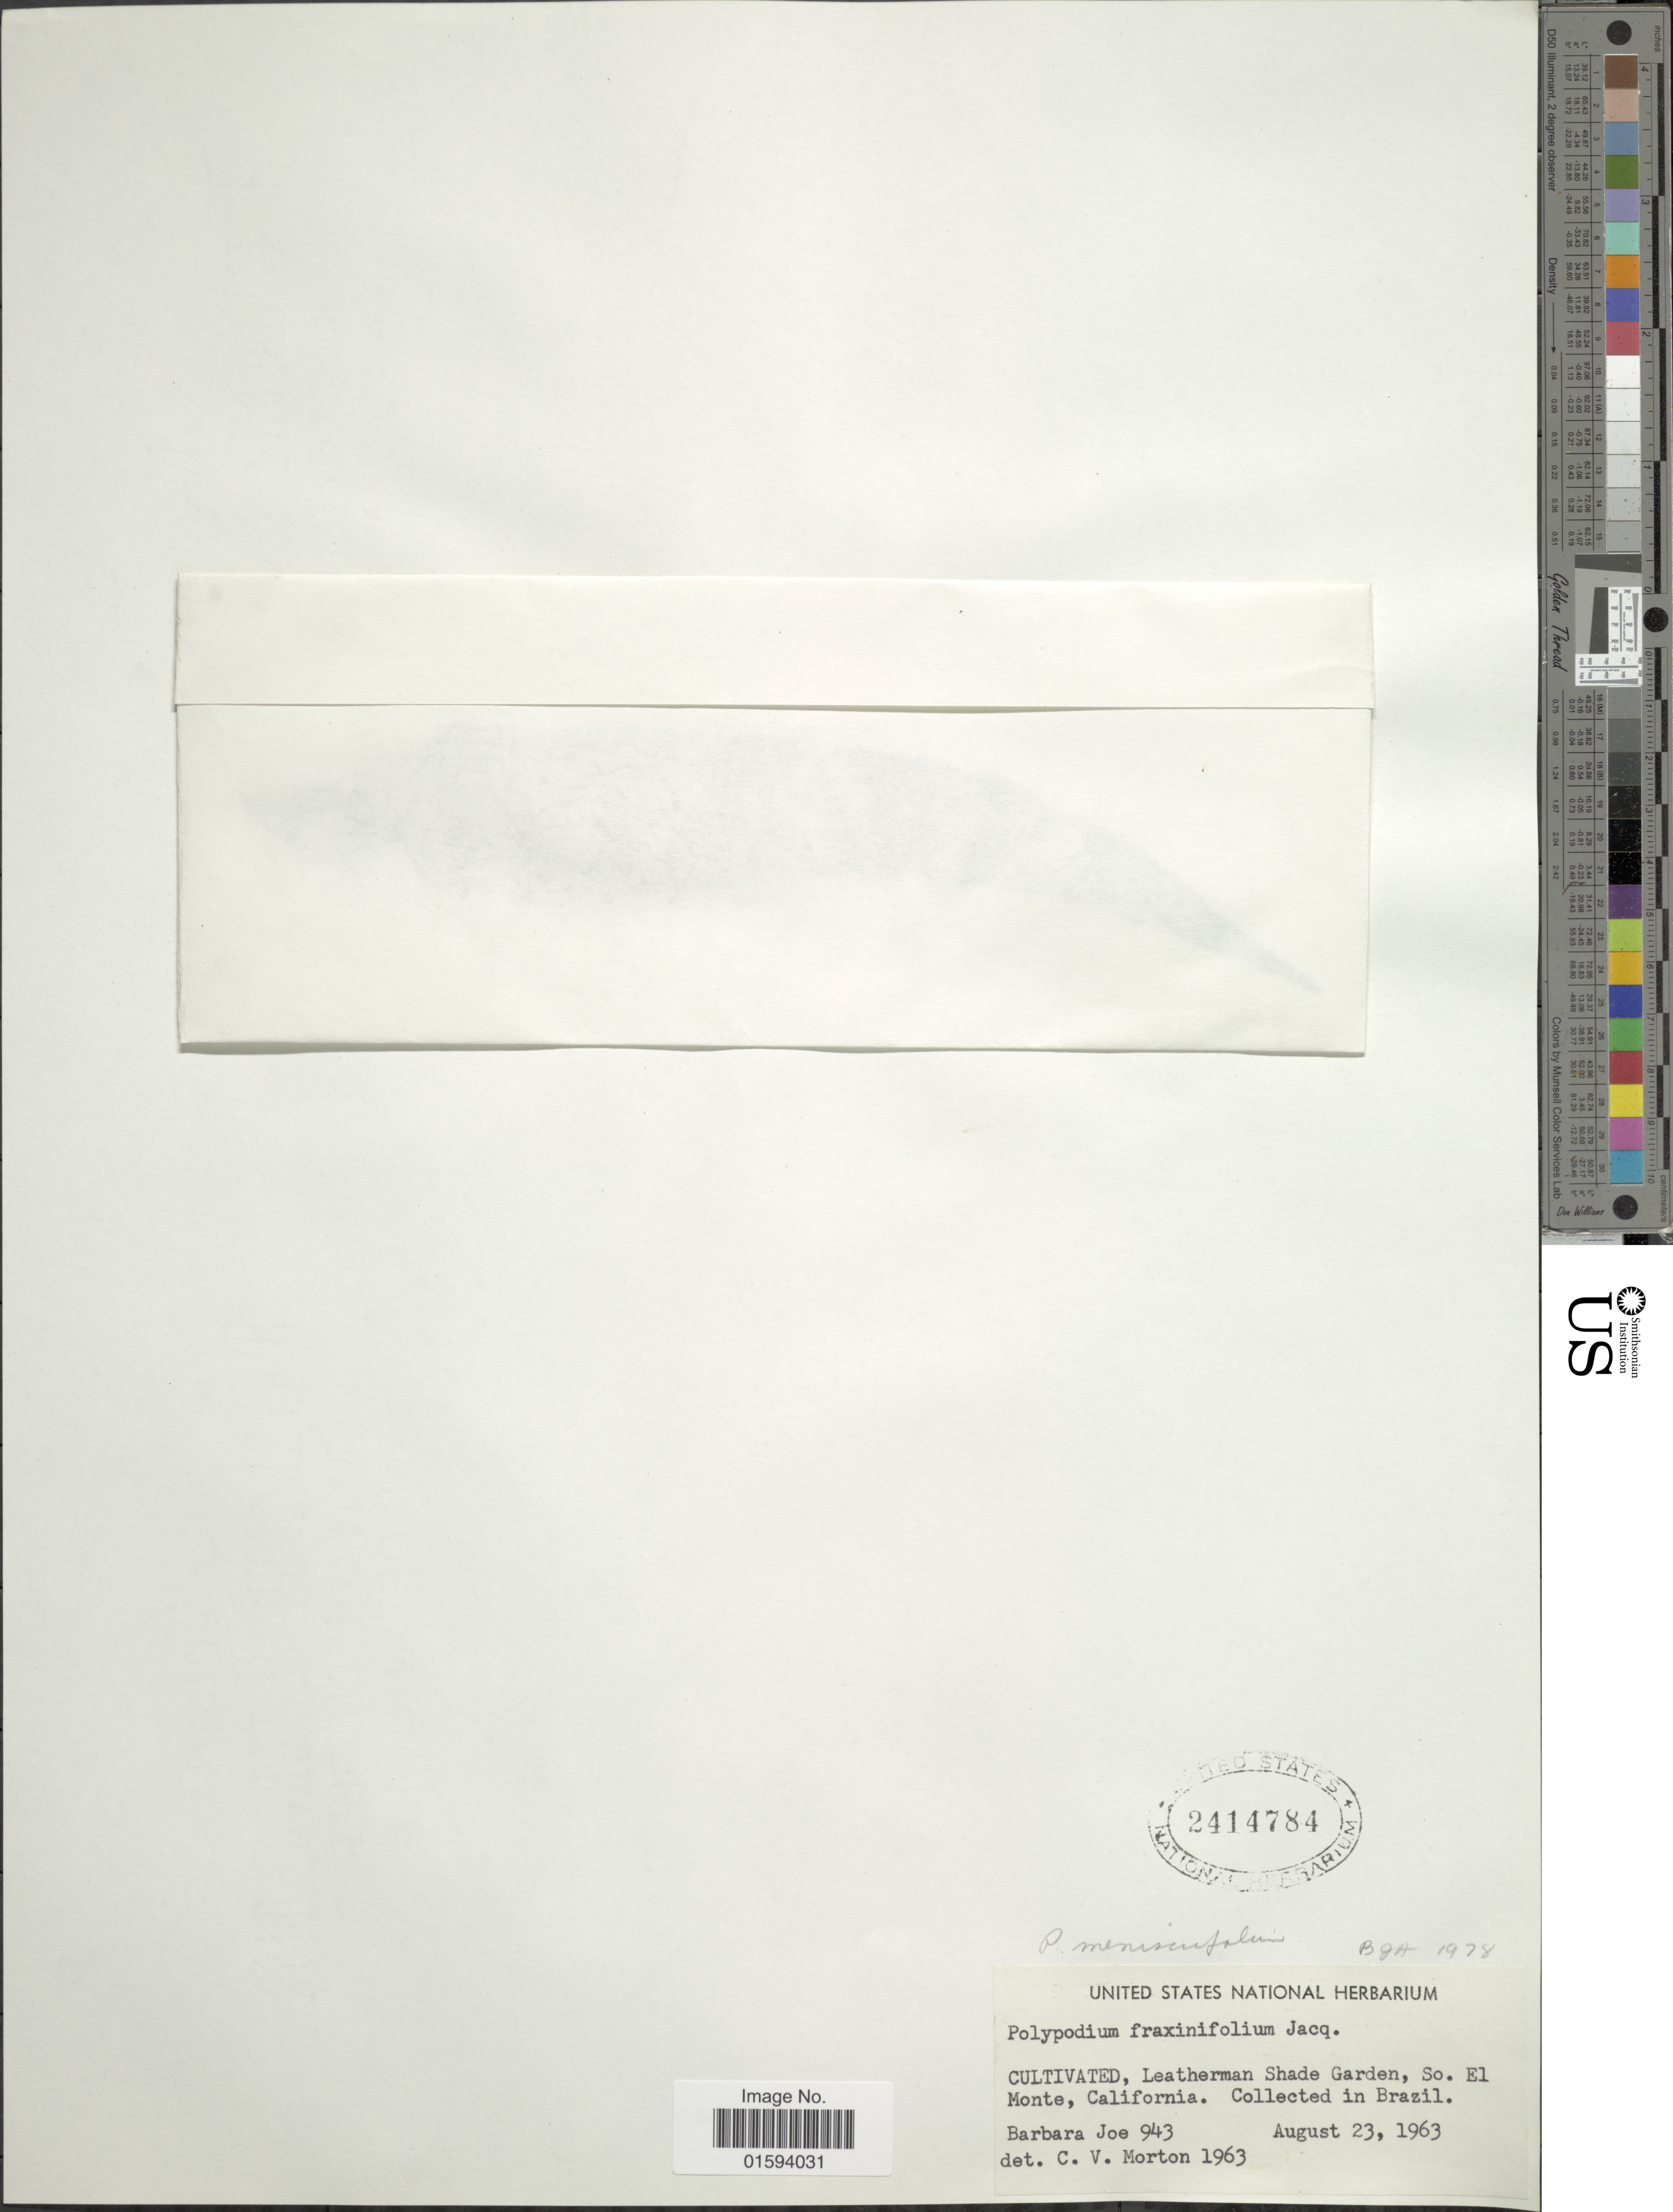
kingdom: Plantae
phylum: Tracheophyta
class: Polypodiopsida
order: Polypodiales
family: Polypodiaceae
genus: Polypodium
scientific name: Polypodium fraxinifolium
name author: Jacq.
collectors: B. Joe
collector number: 943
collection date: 1963-08-23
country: United States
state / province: California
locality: Cultivated, Leatherman Shade Garden, So. El Monte, California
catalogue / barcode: US 2414784